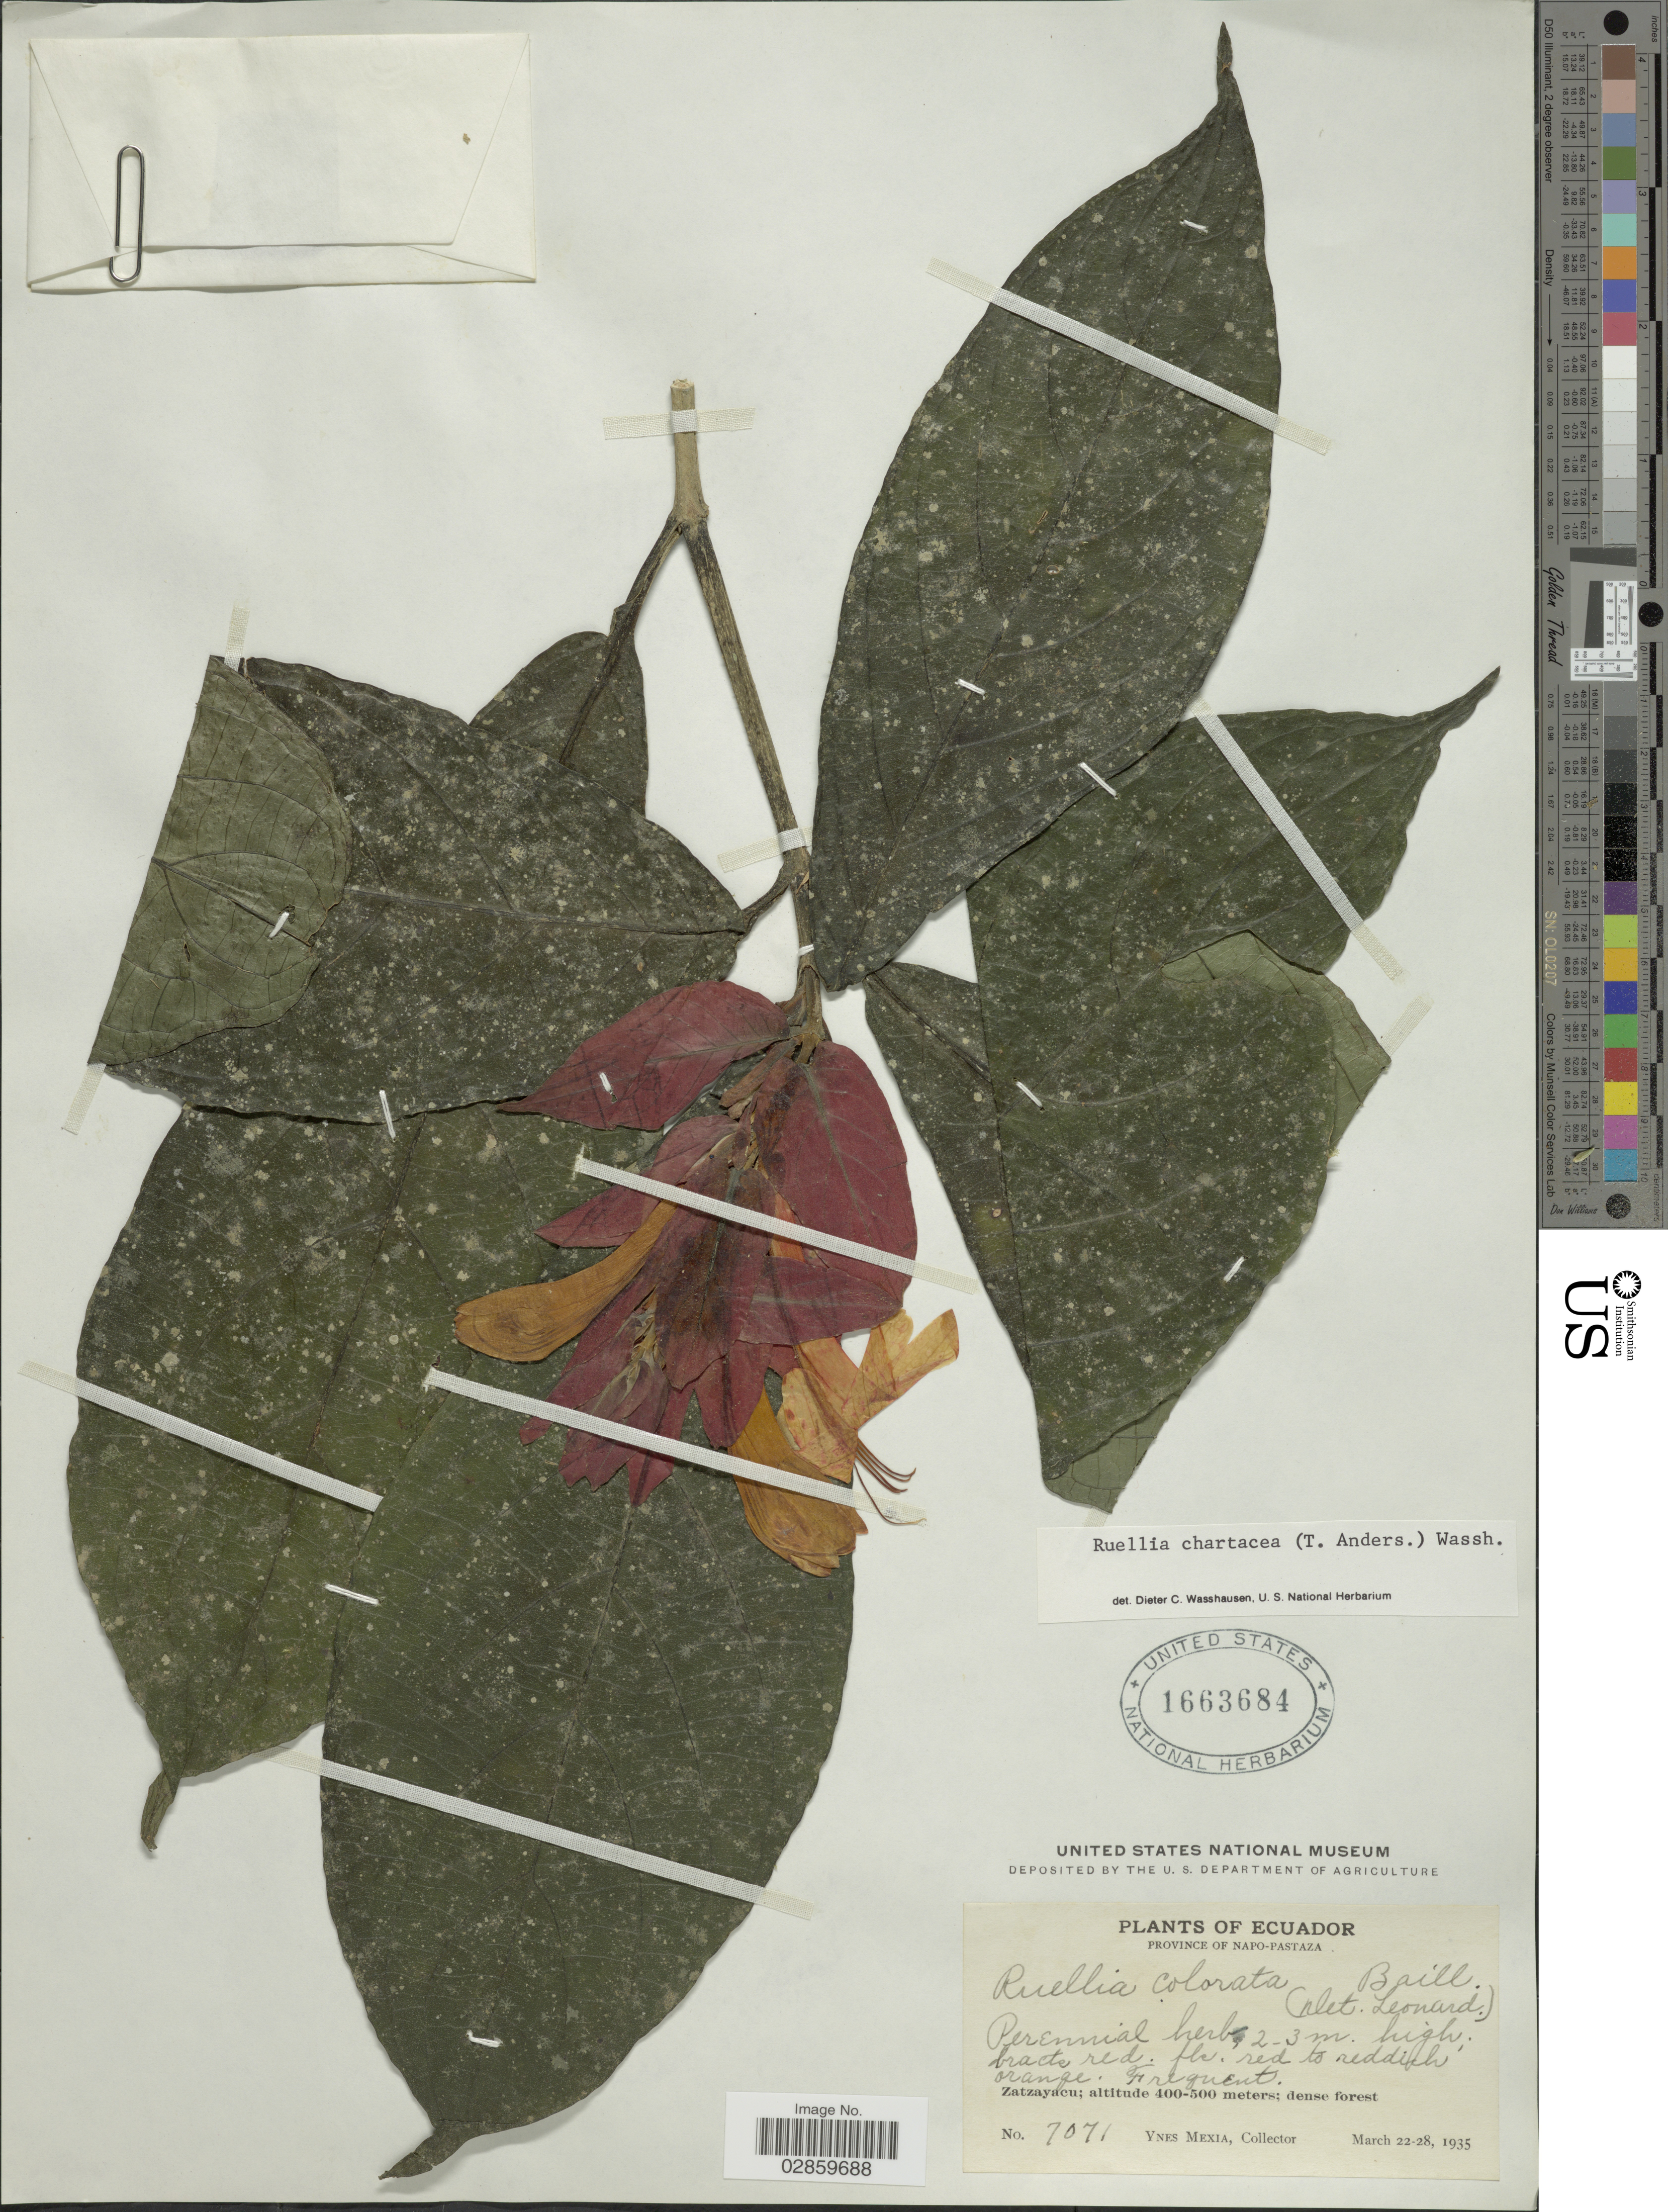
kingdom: Plantae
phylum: Tracheophyta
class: Magnoliopsida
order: Lamiales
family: Acanthaceae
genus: Ruellia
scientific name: Ruellia chartacea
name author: (T. Anderson) Wassh.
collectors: Y. Mexia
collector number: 7071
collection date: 1935-03-22/1935-03-28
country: Ecuador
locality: Province of Napo-Pastaza. Zatzayacu.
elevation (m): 400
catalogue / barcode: US 1663684